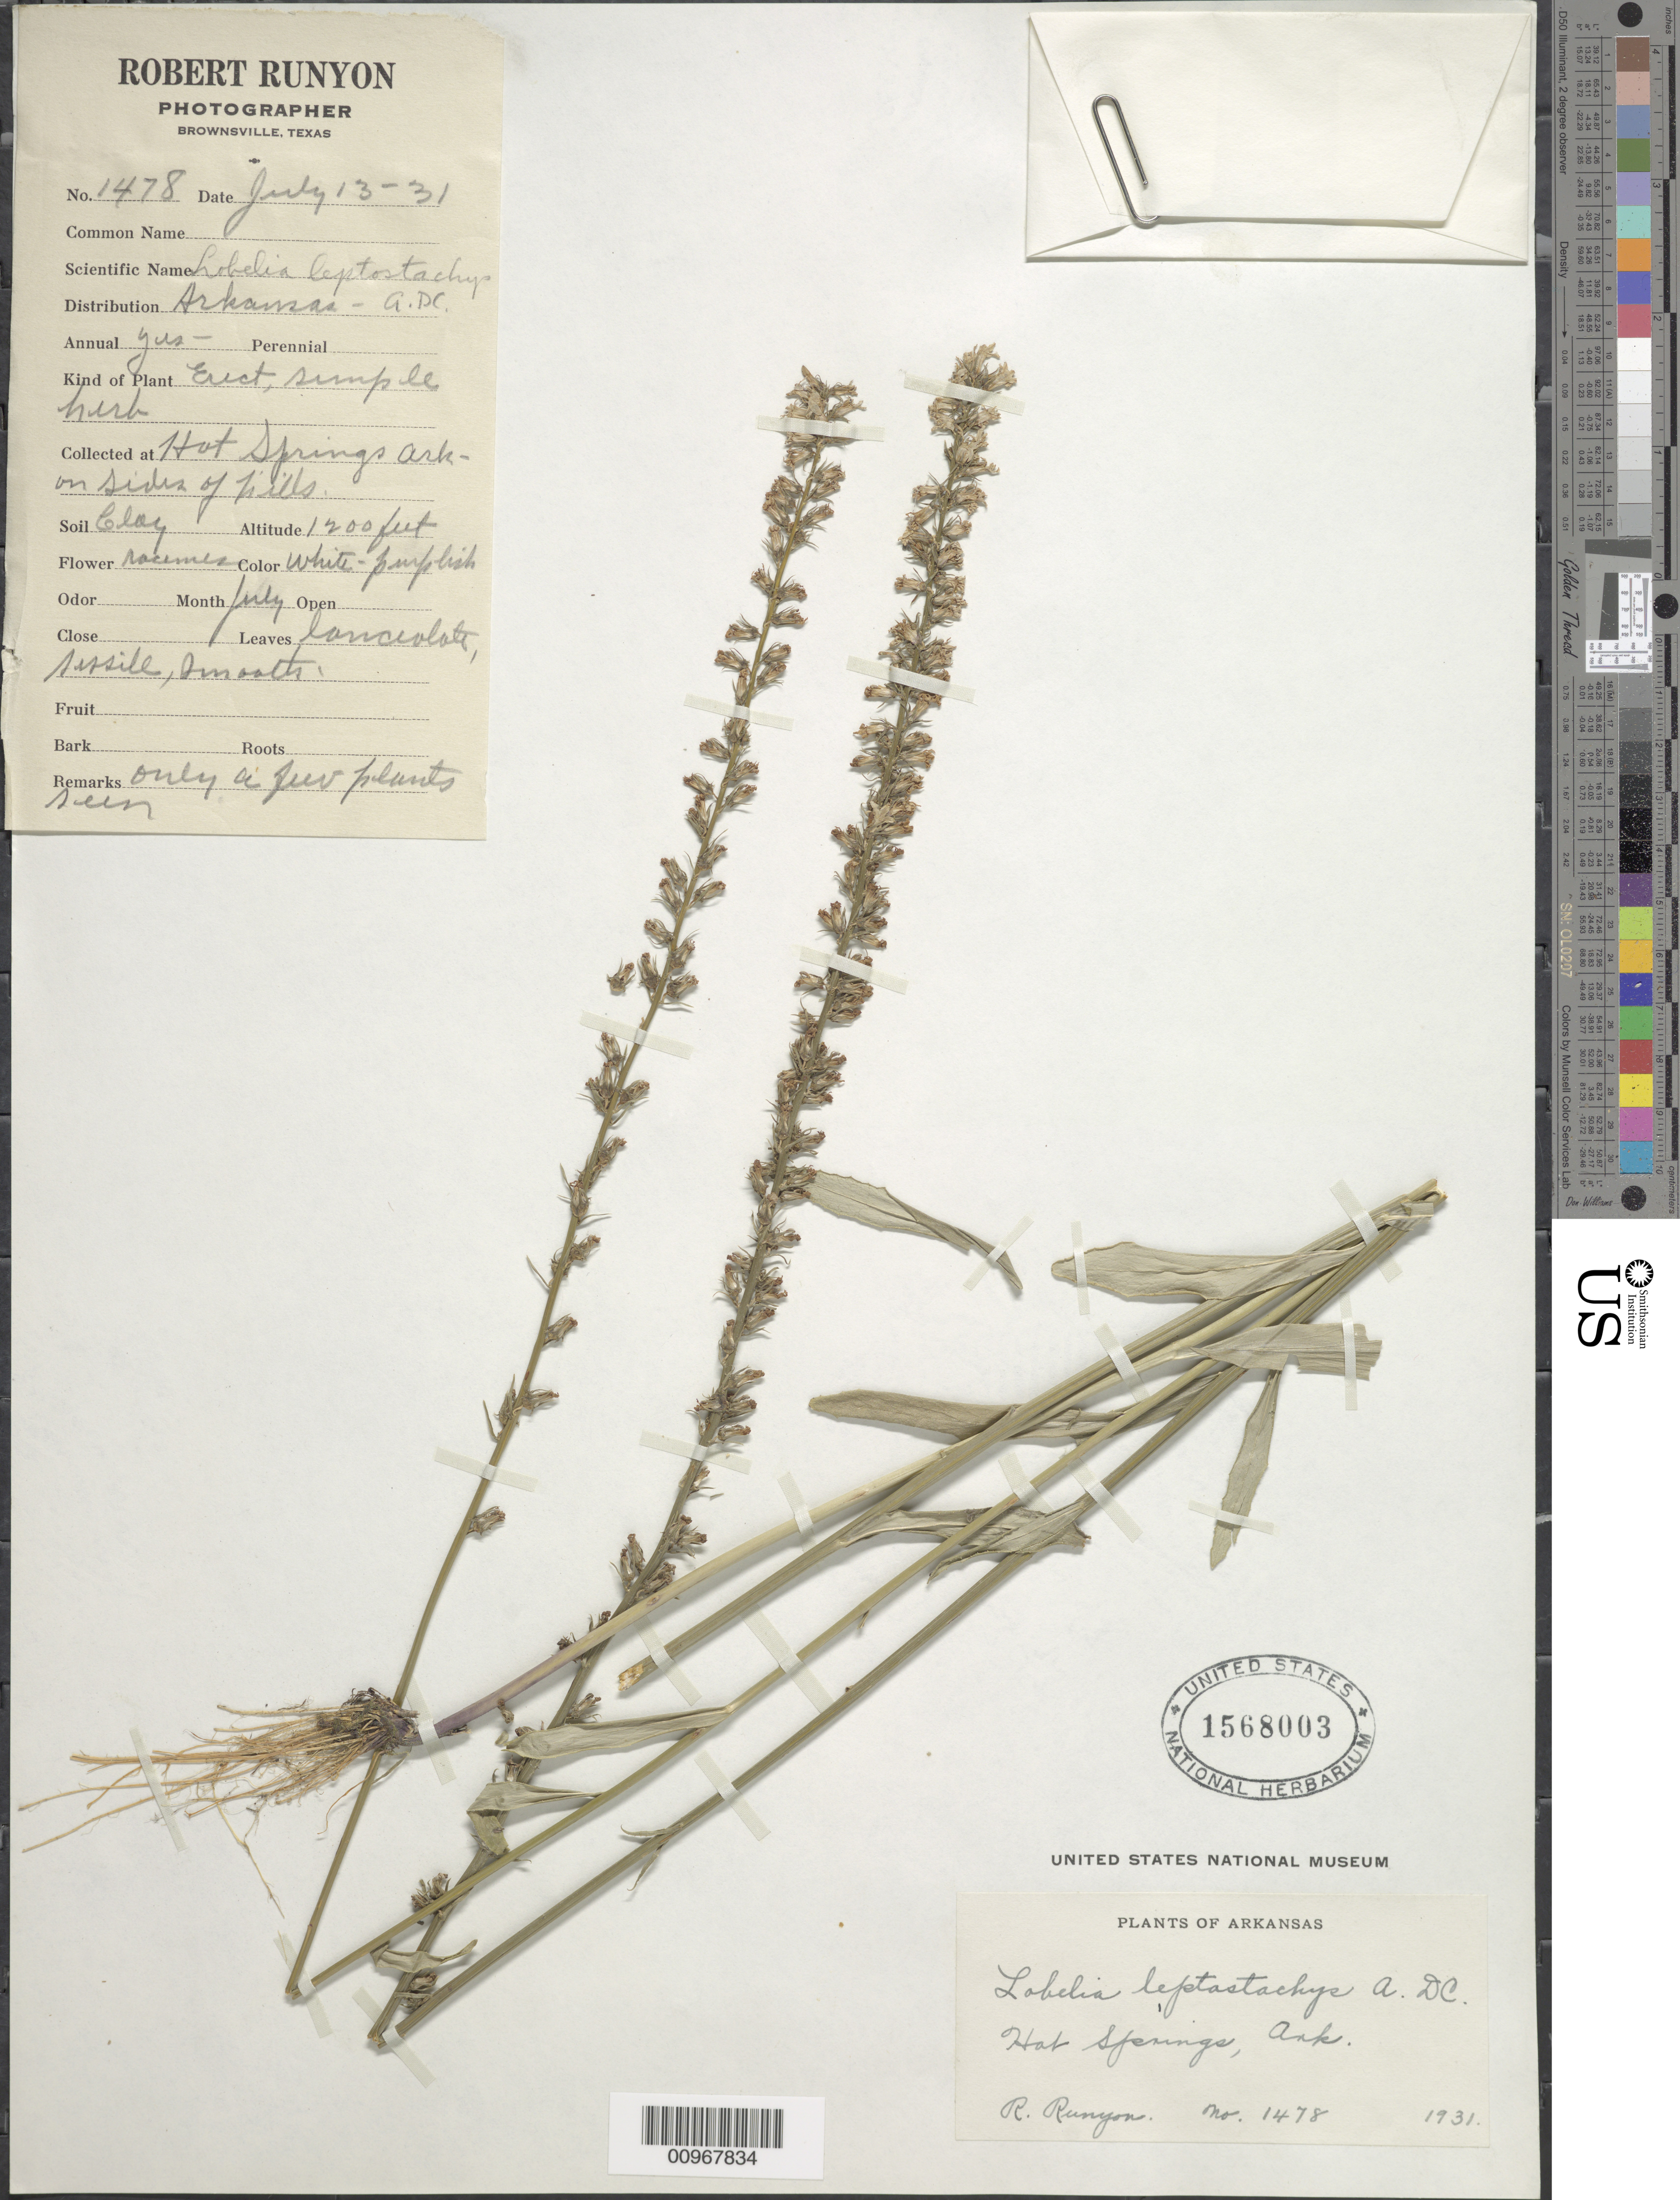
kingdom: Plantae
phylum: Tracheophyta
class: Magnoliopsida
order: Asterales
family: Campanulaceae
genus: Lobelia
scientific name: Lobelia leptostachys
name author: A. DC.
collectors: R. Runyon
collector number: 1478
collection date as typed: July 13, '31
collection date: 1931-07-13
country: United States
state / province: Arkansas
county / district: Garland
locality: Hot Springs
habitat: on sides of hills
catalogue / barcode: US 1568003